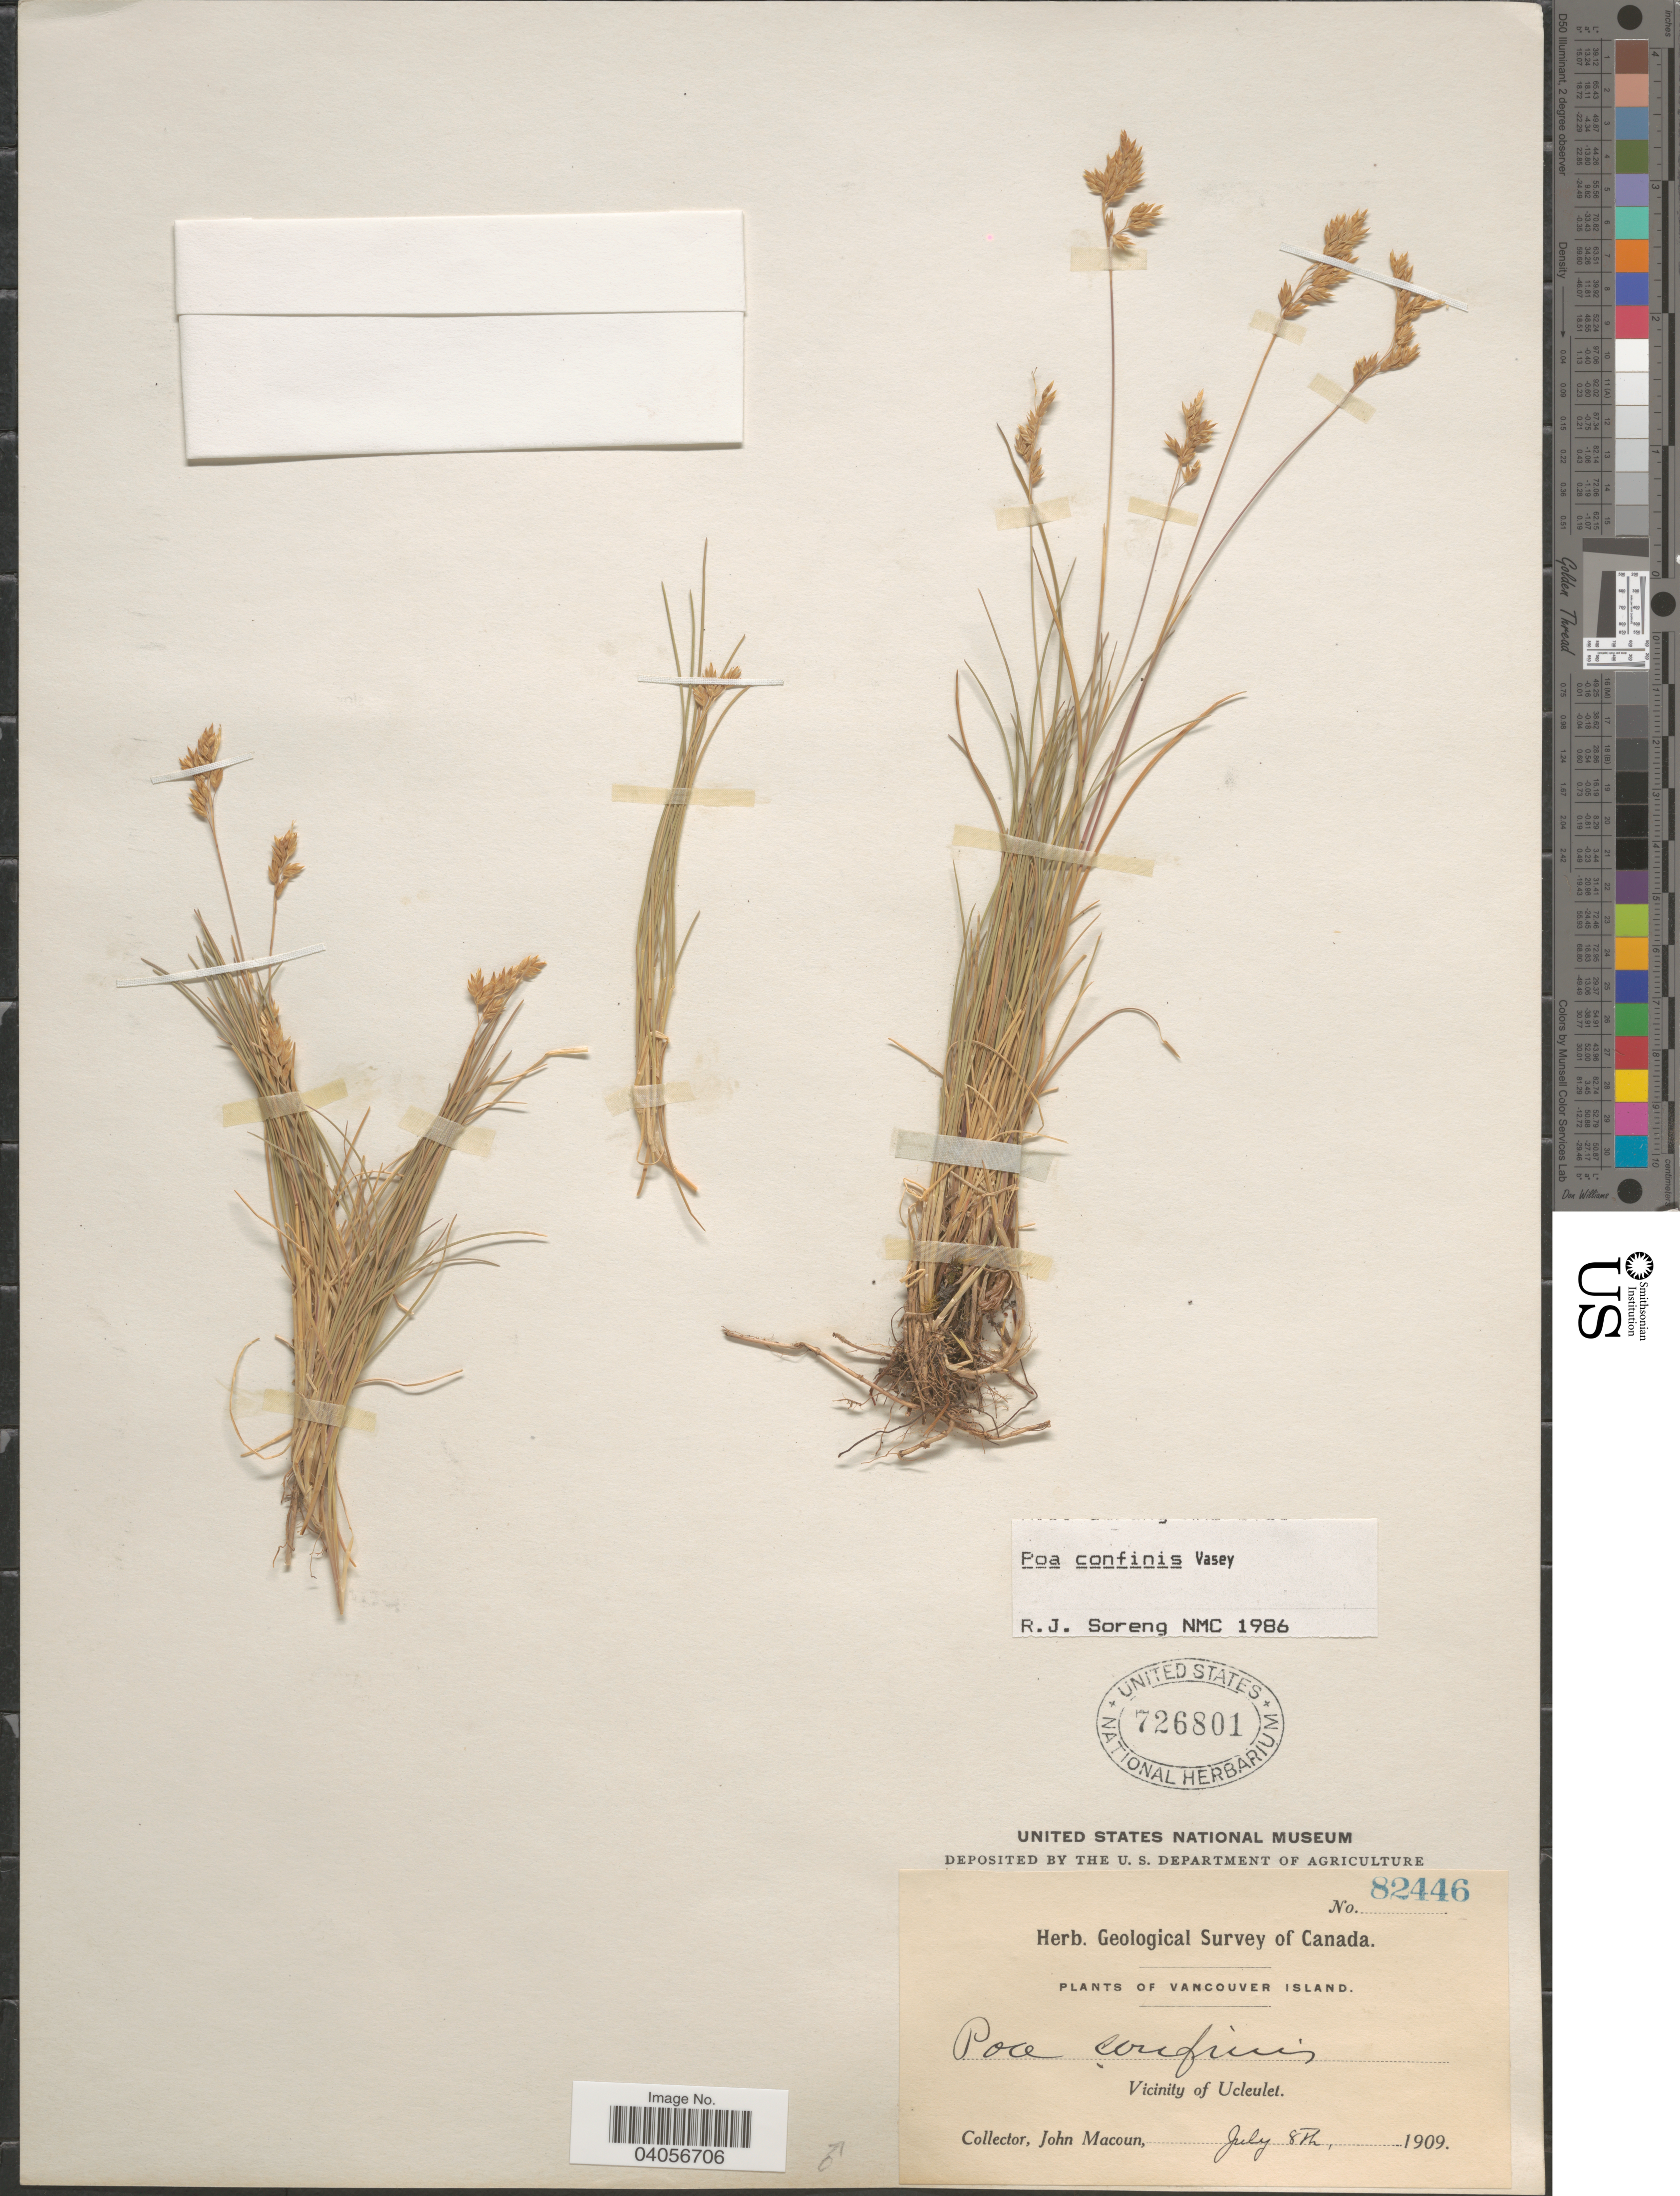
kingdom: Plantae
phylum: Tracheophyta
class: Liliopsida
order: Poales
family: Poaceae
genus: Poa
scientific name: Poa confinis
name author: Vasey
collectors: J. Macoun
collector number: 82446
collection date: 1909-07-08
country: Canada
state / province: British Columbia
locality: Vancouver Island. Vicinity of Ucleulet.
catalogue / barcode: US 726801